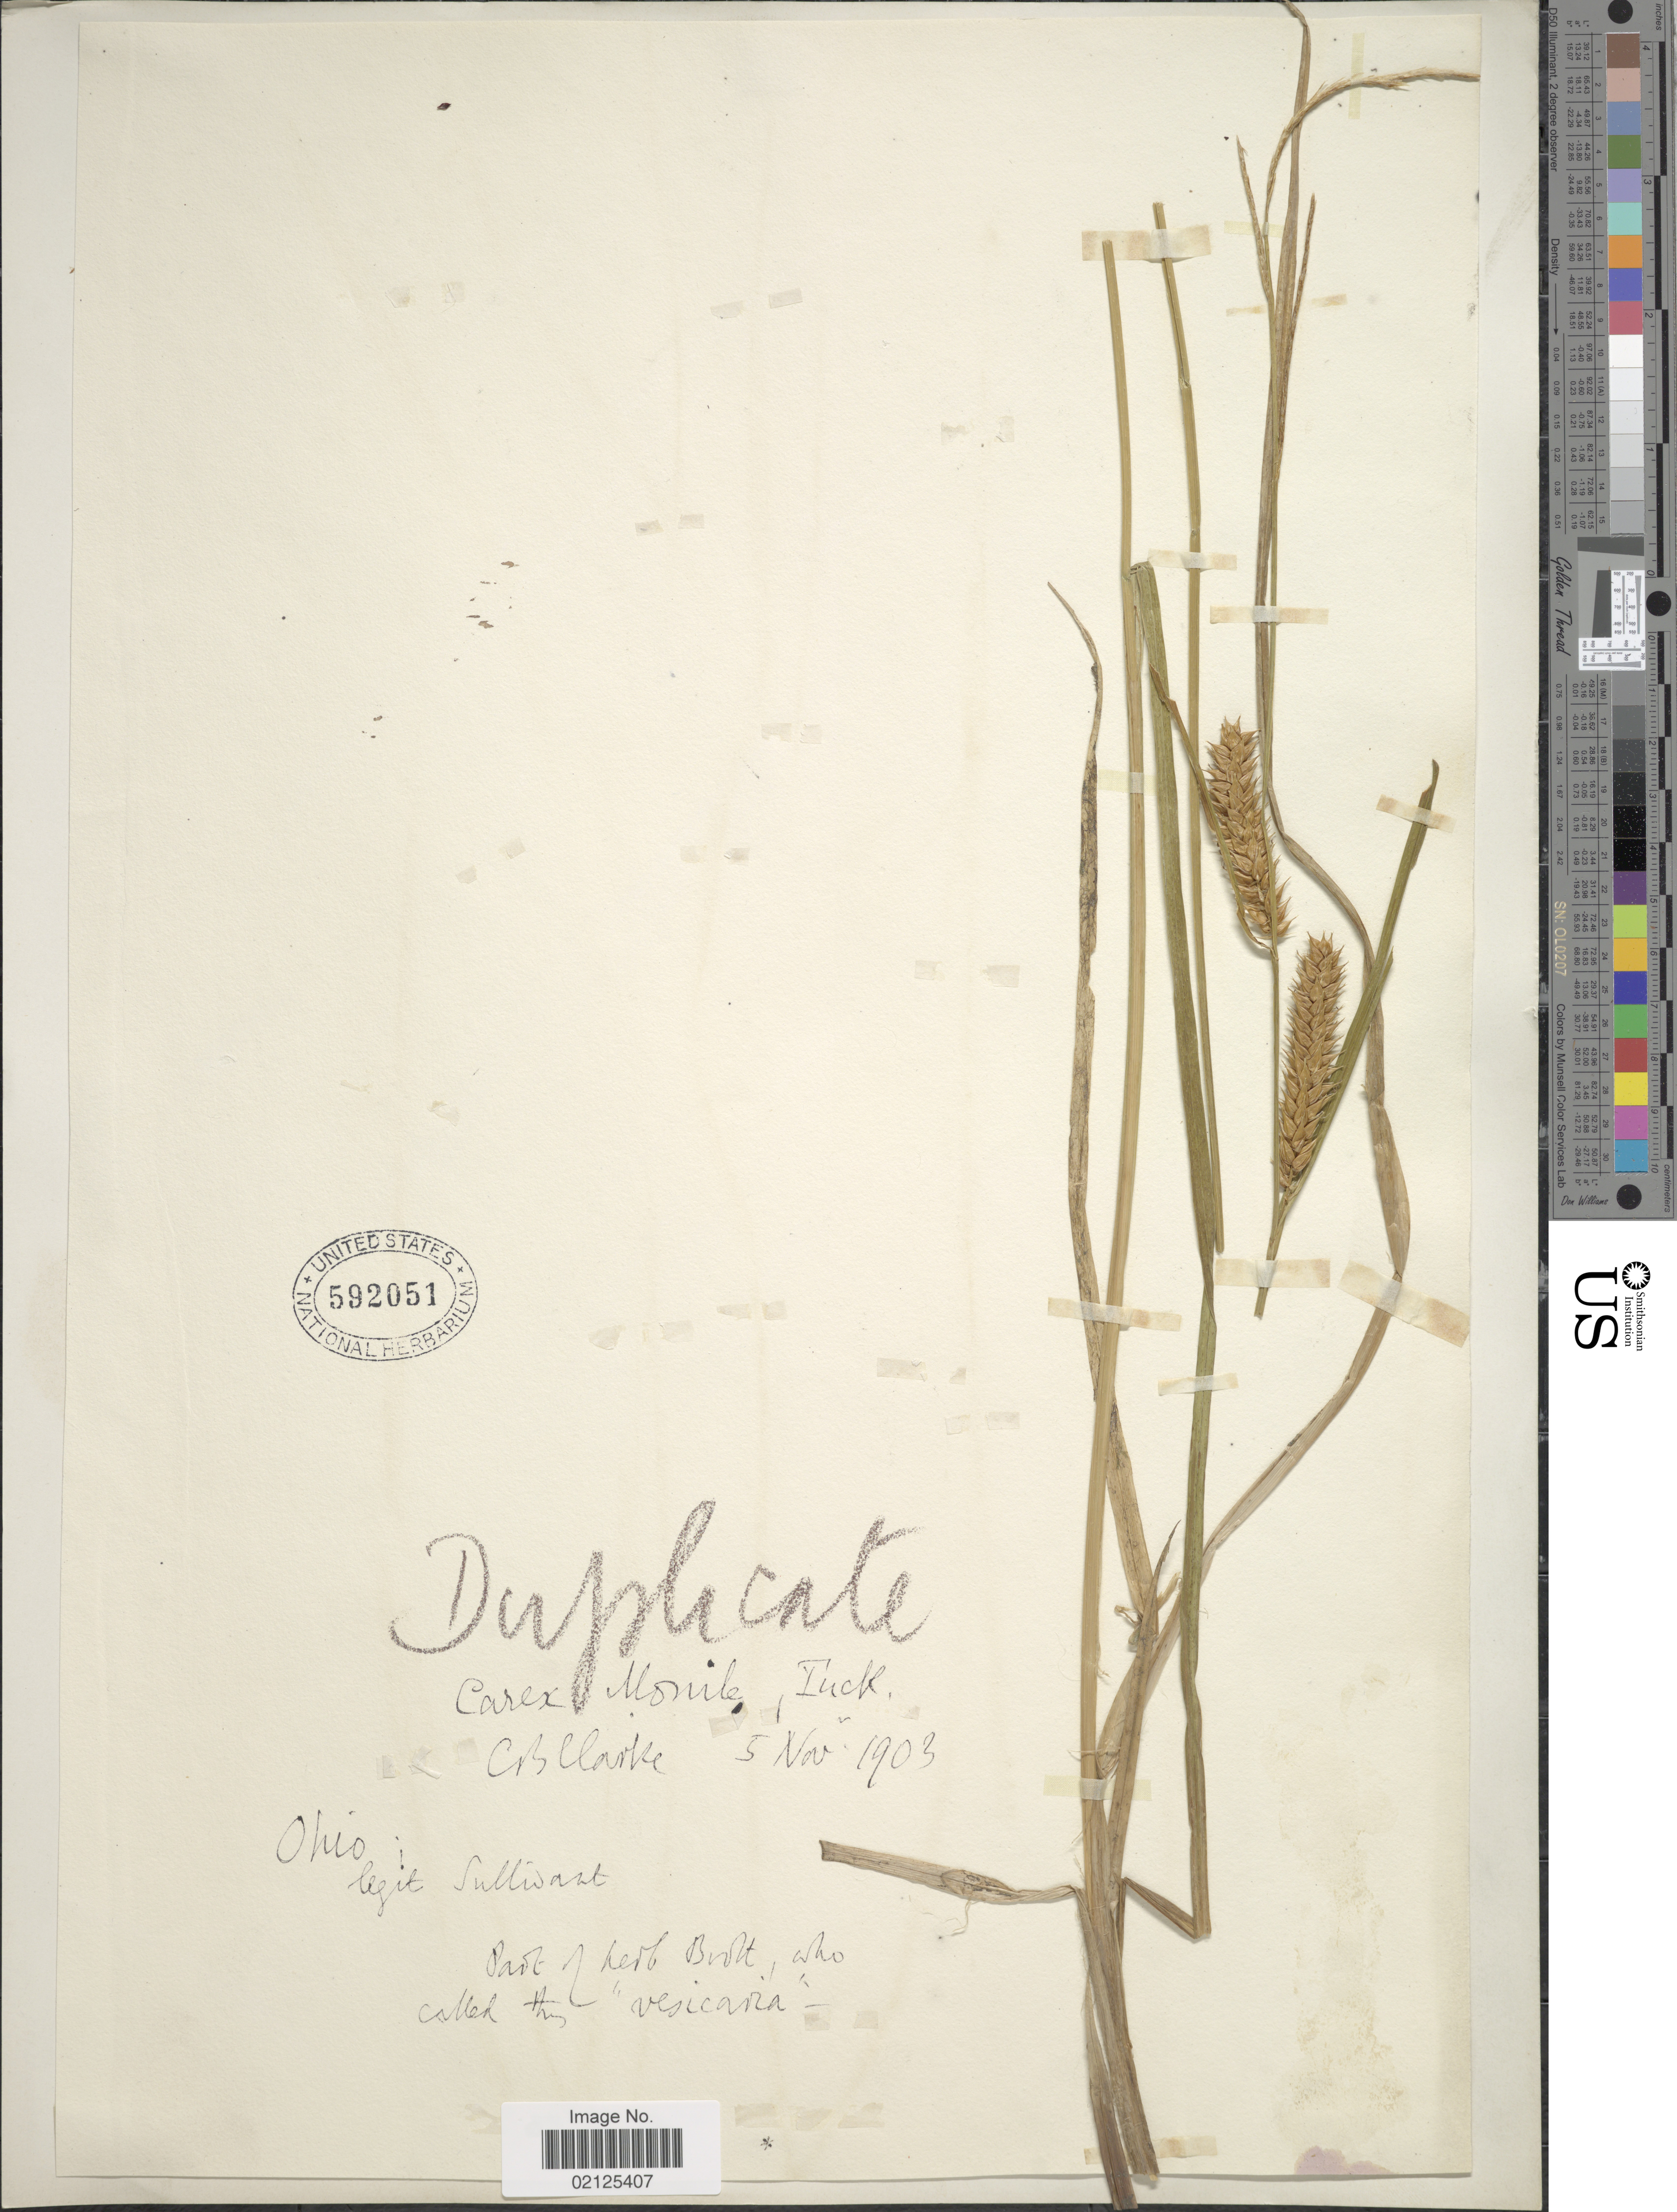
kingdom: Plantae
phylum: Tracheophyta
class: Liliopsida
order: Poales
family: Cyperaceae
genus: Carex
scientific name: Carex vesicaria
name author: L.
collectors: Sullivant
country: United States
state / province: Ohio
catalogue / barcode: US 592051